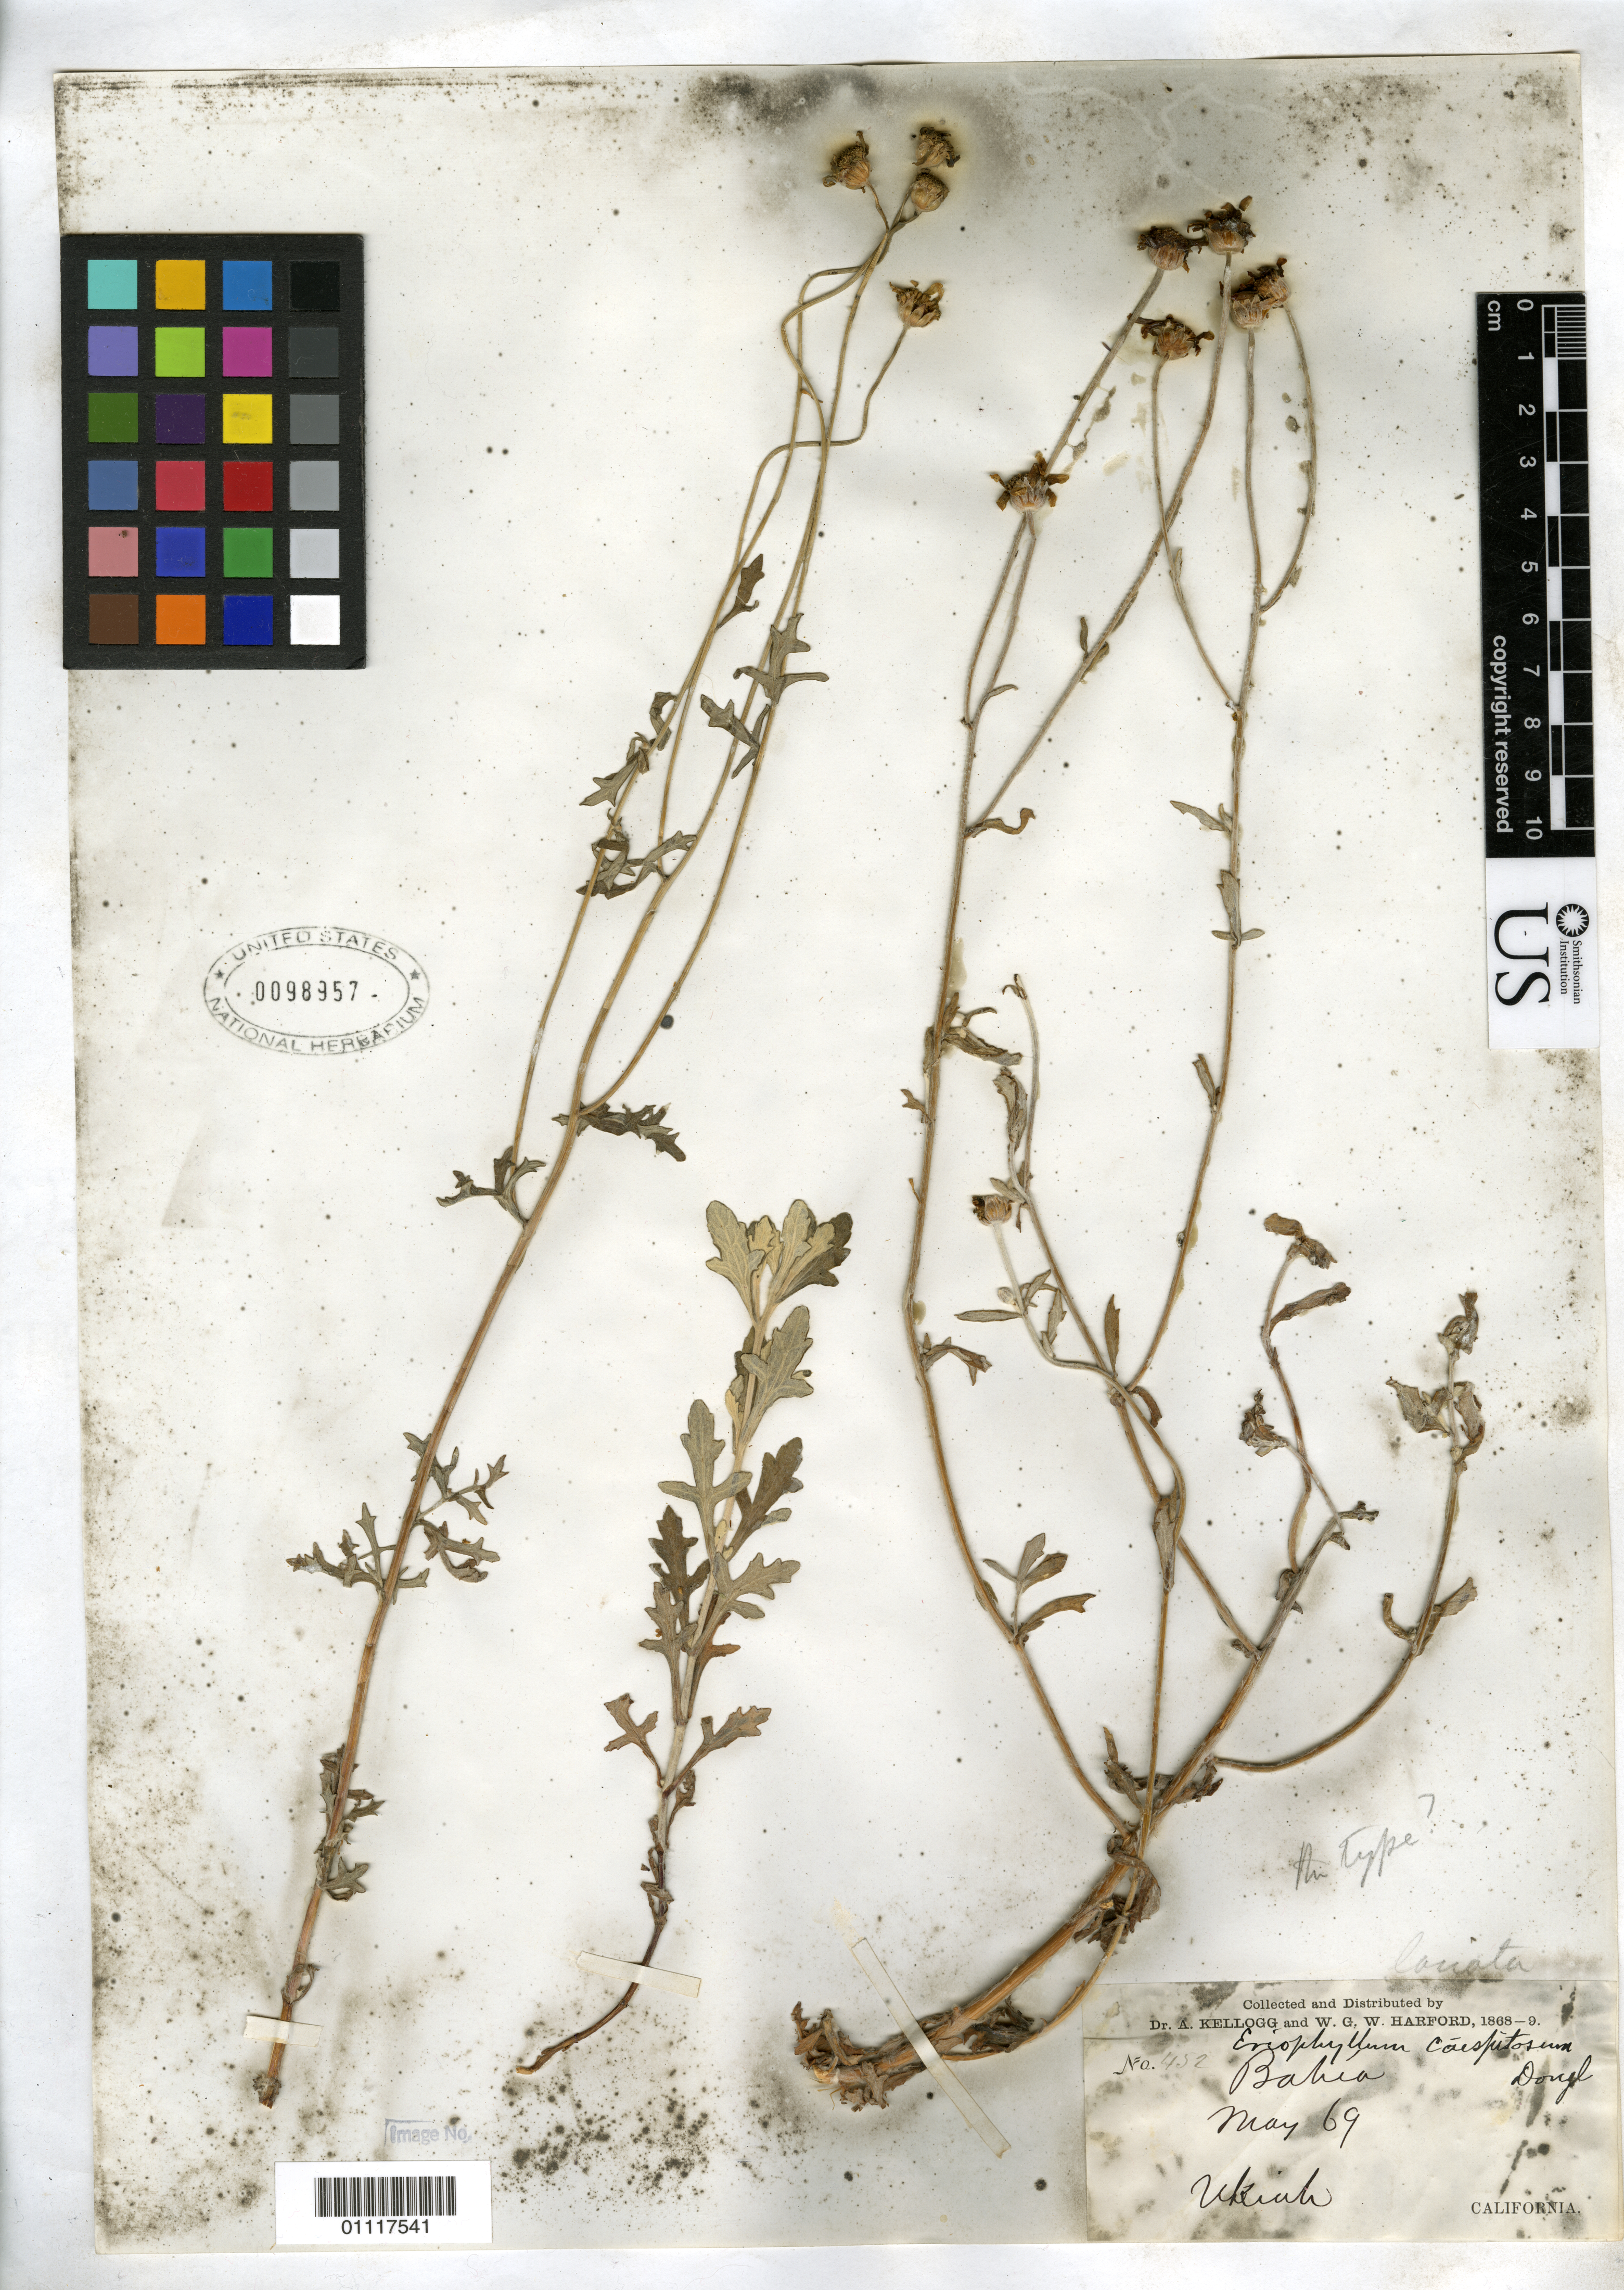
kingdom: Plantae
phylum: Tracheophyta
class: Magnoliopsida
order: Asterales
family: Asteraceae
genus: Eriophyllum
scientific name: Eriophyllum caespitosum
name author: Douglas ex Lindl.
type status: Possible Type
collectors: A. Kellogg & W. G. W. Harford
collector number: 432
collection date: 1869-05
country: United States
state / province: California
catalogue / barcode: US 989557